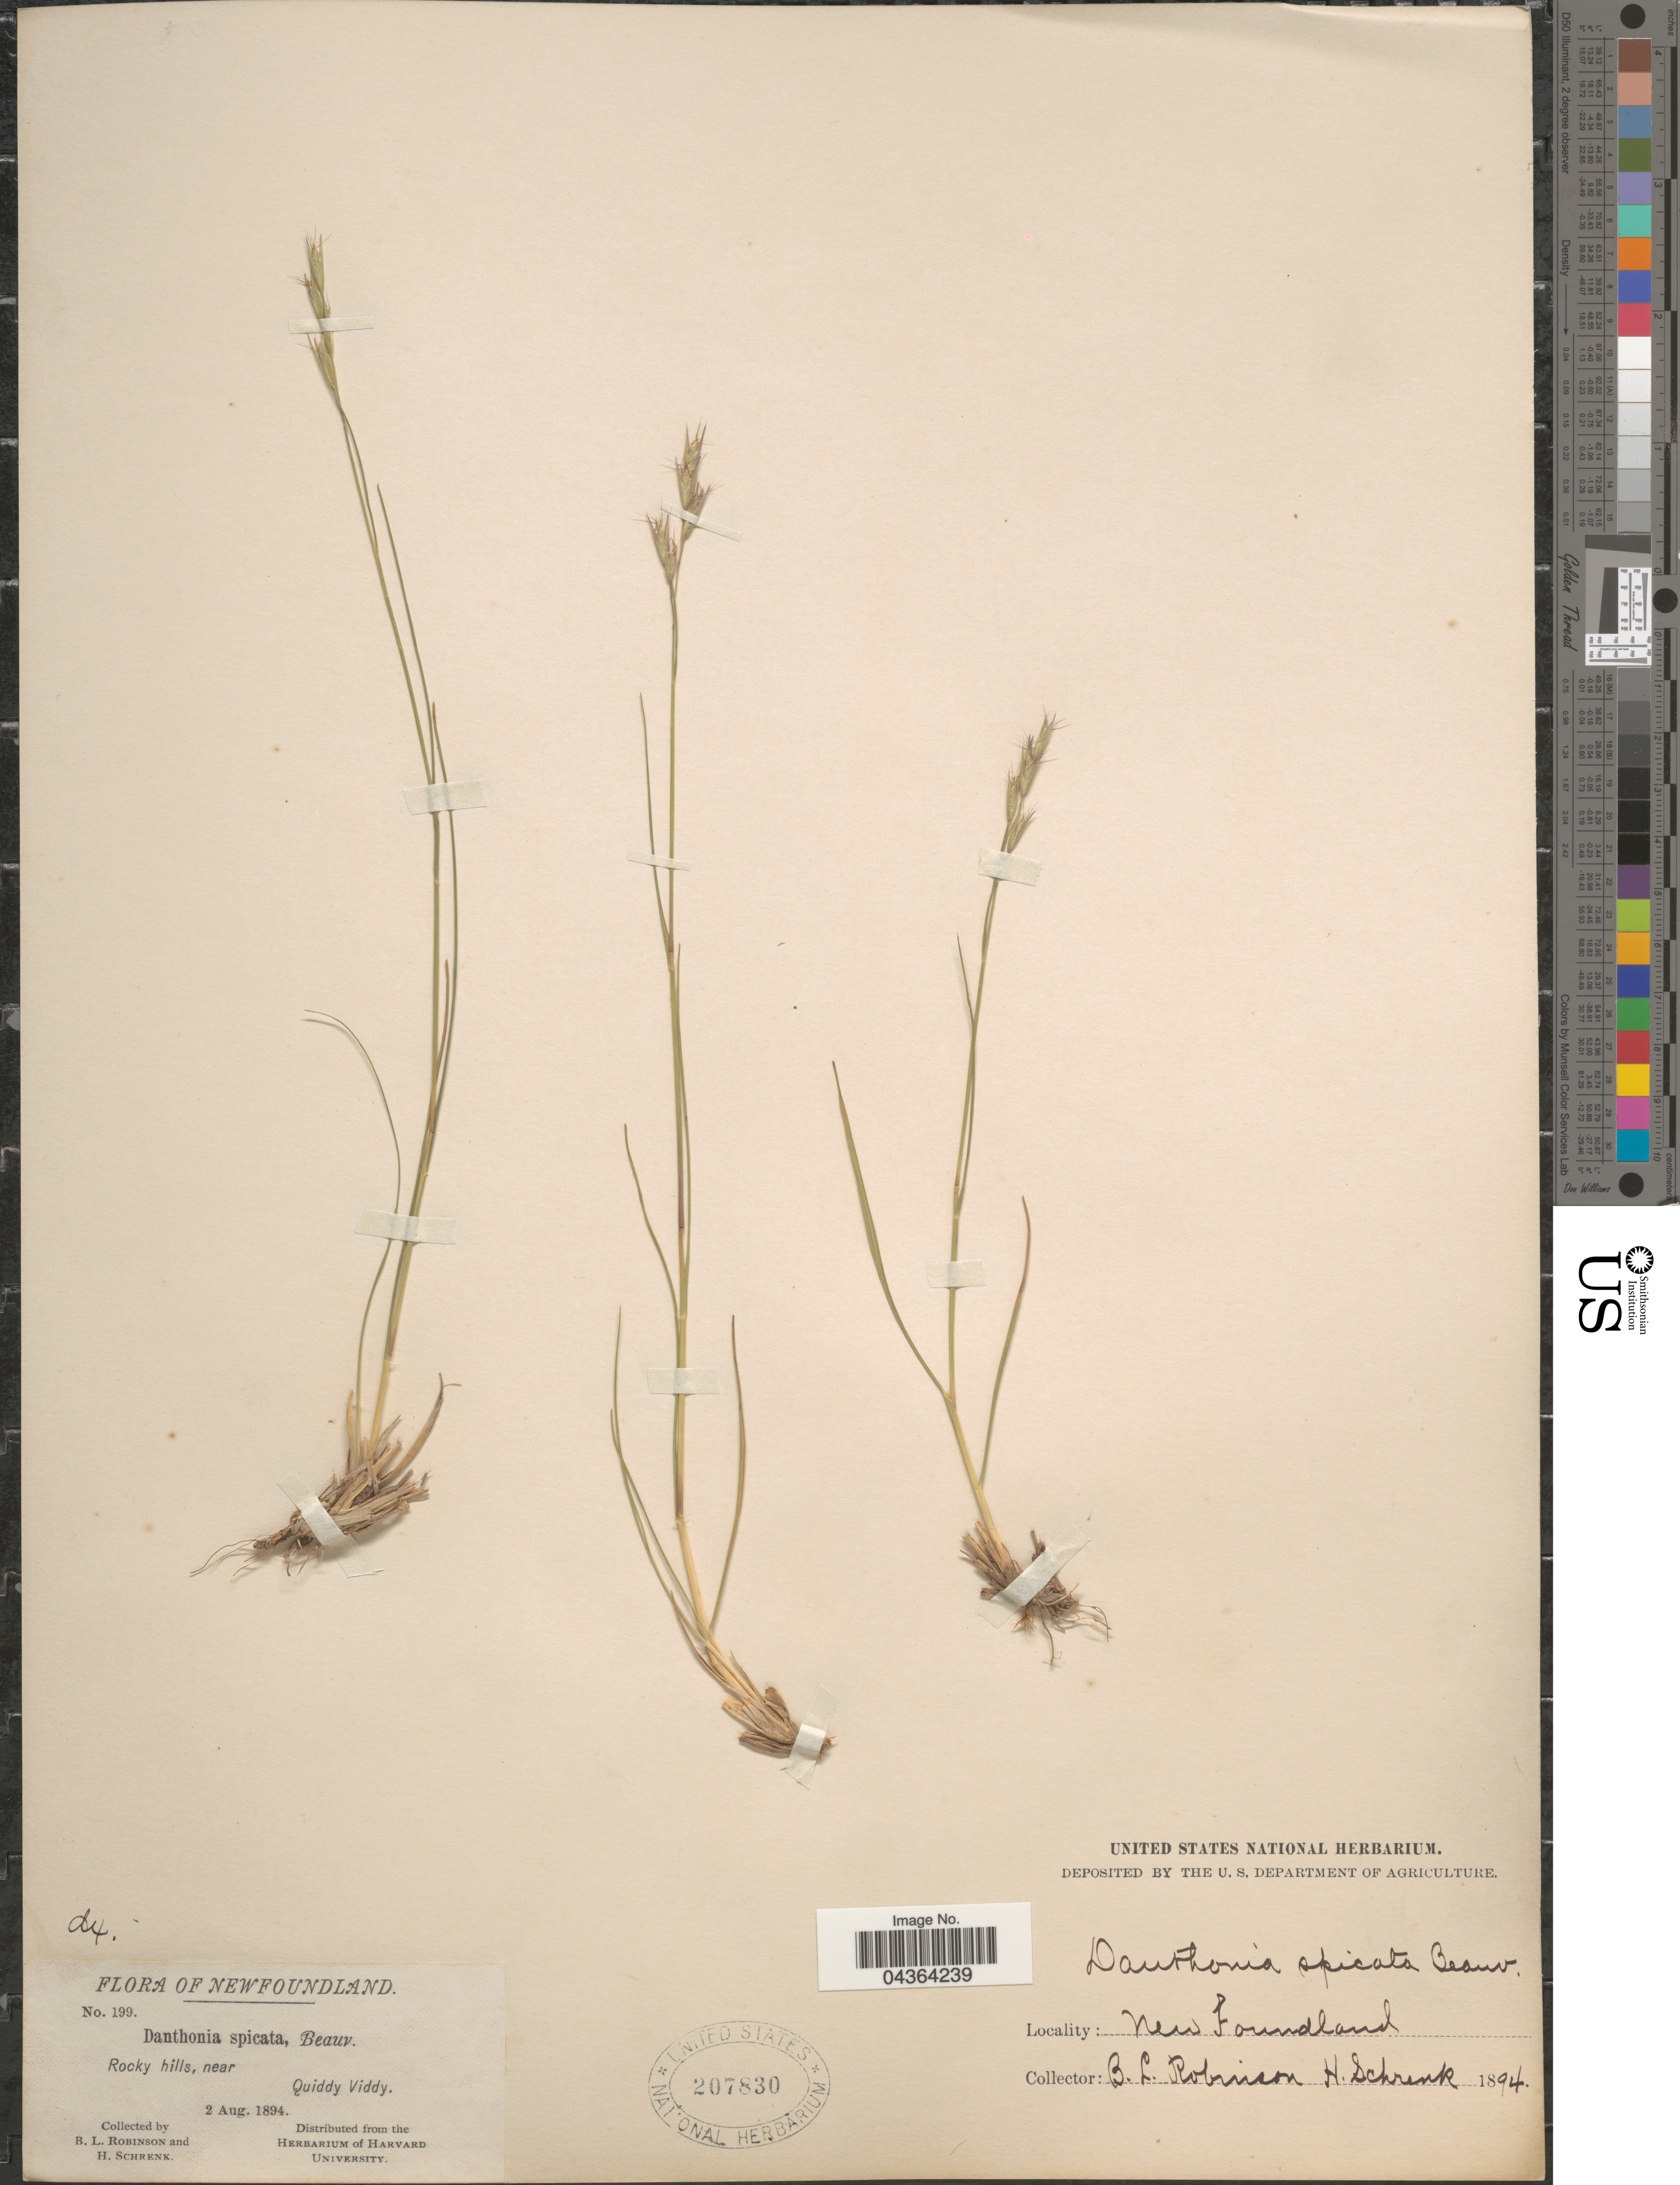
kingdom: Plantae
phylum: Tracheophyta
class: Liliopsida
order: Poales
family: Poaceae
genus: Danthonia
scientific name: Danthonia spicata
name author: (L.) P. Beauv. ex Roem. & Schult.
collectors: B. L. Robinson & H. Schrenk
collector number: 199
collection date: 1894-08-02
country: Canada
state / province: Newfoundland and Labrador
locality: Rocky hills, near Quiddy Viddy.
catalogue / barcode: US 207830